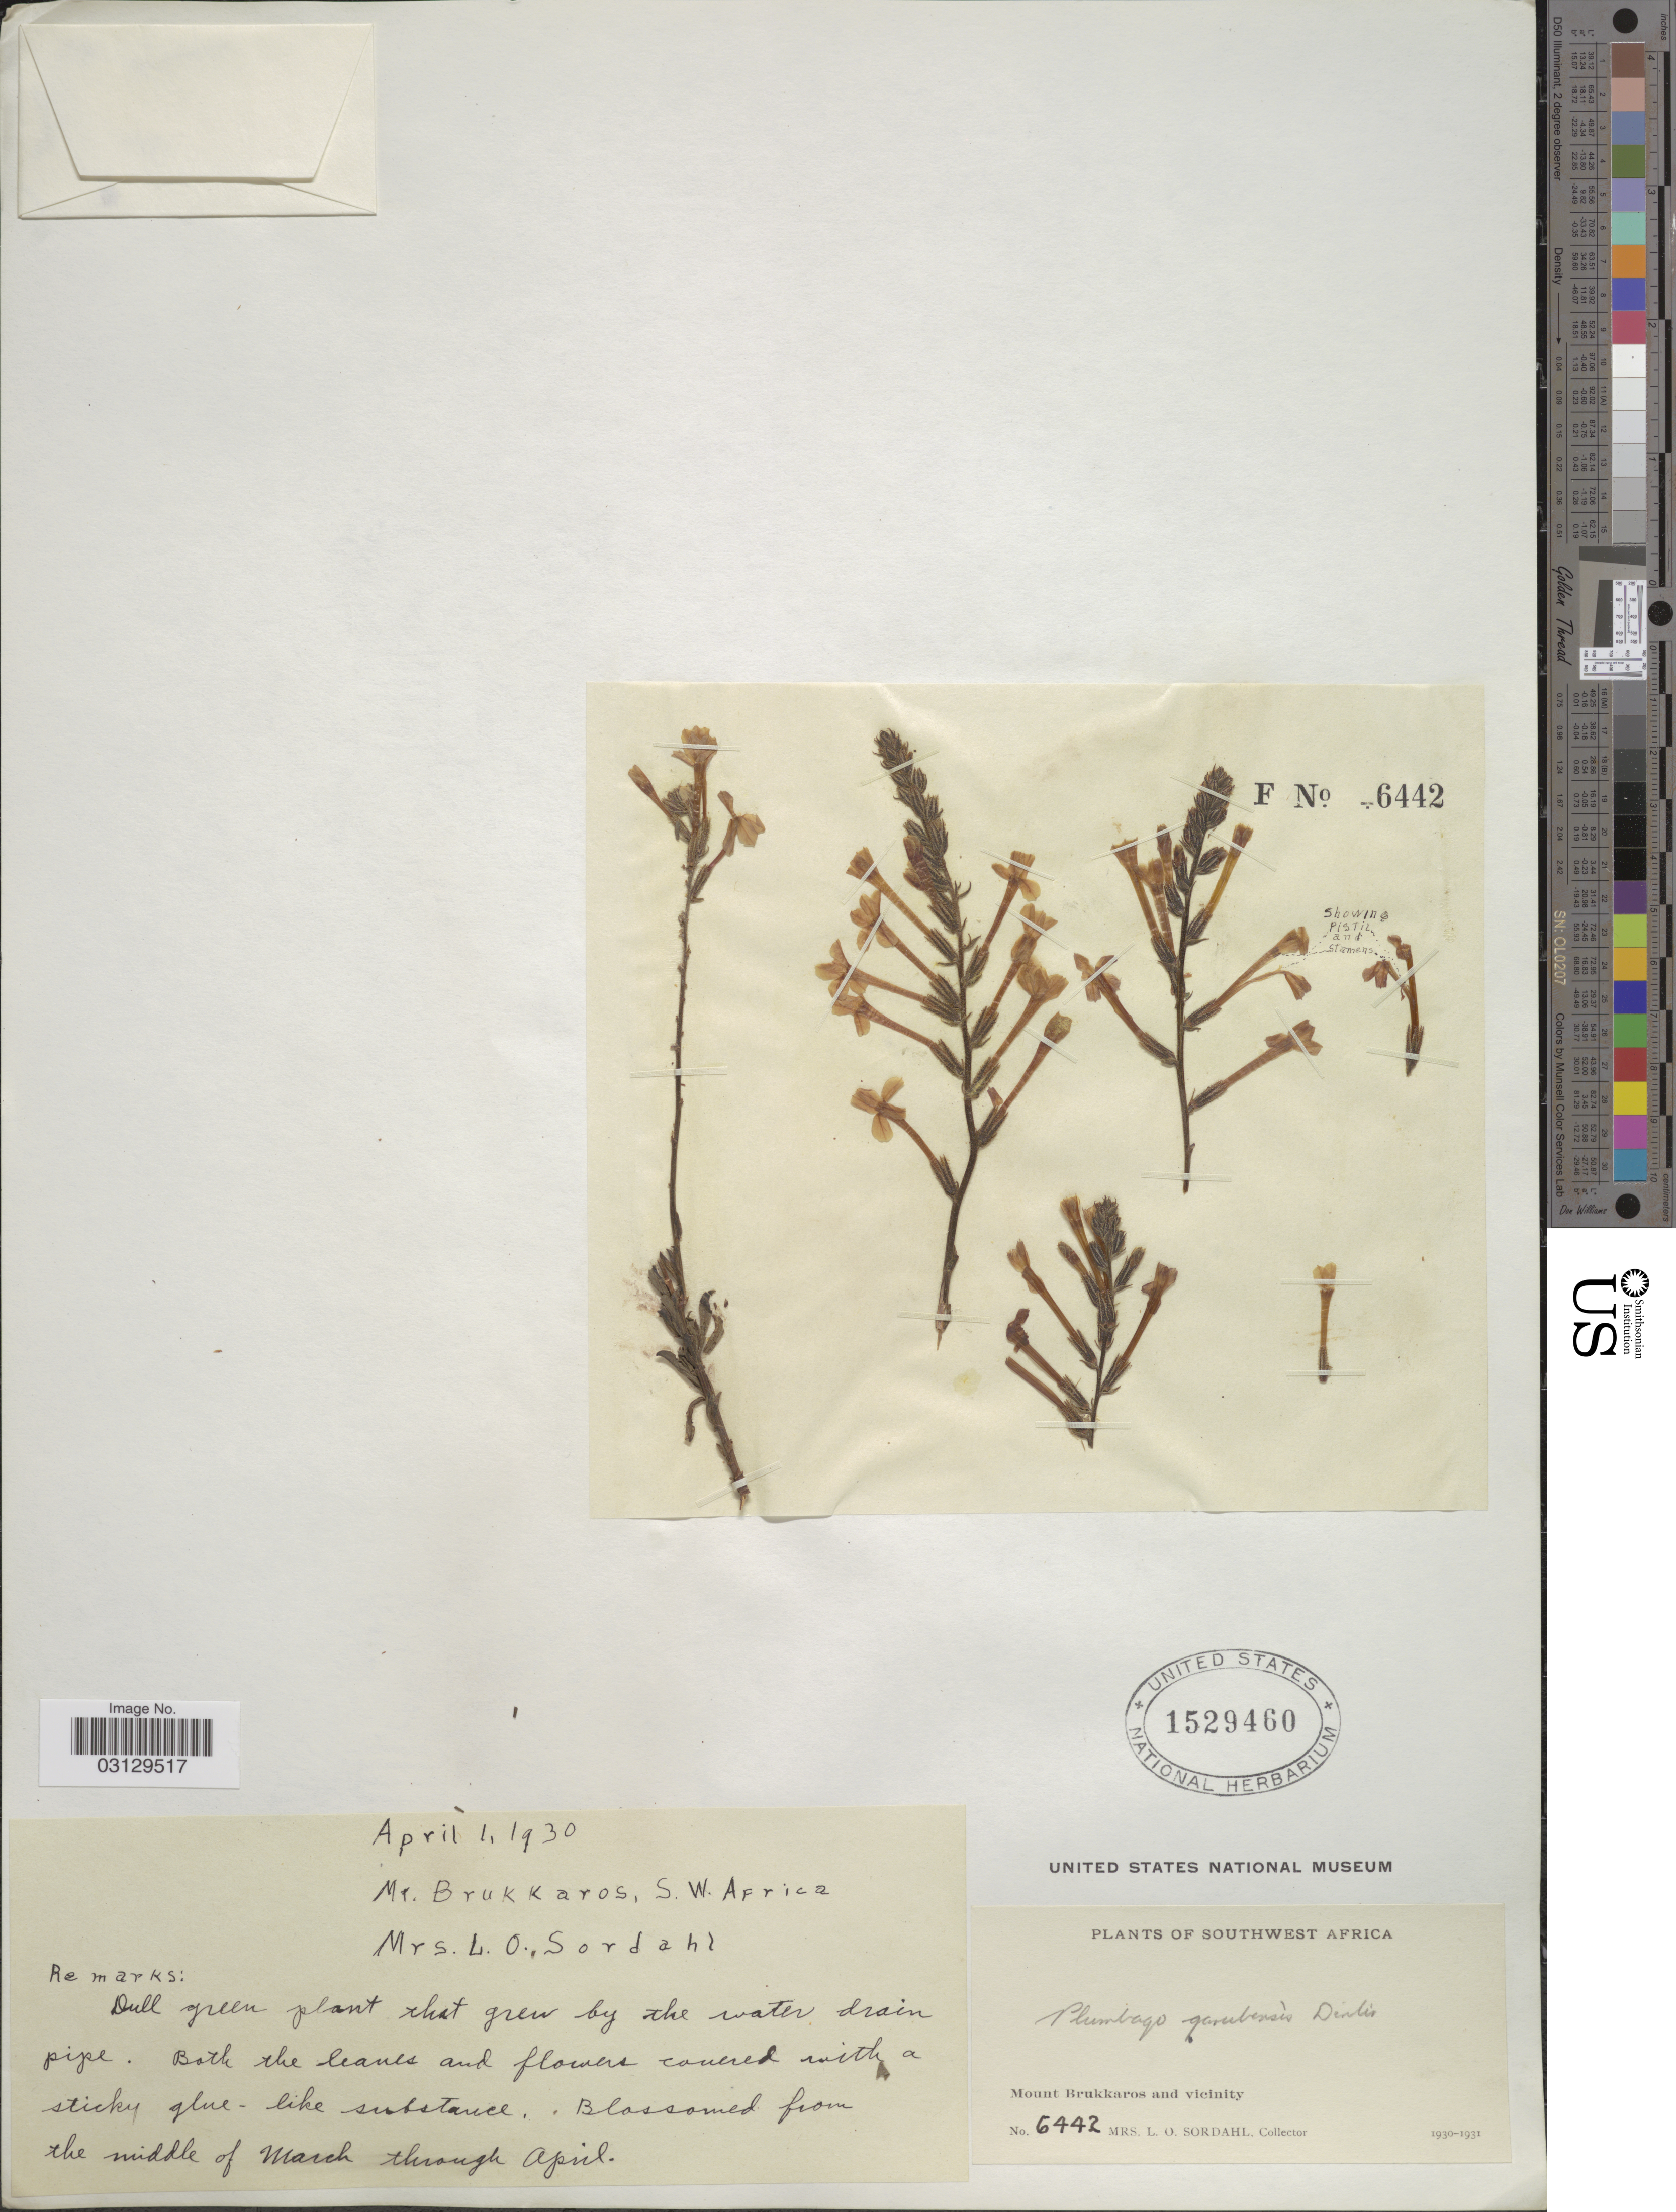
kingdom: Plantae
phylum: Tracheophyta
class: Magnoliopsida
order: Caryophyllales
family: Plumbaginaceae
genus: Plumbago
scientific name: Plumbago garubensis Dinter ined.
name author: Dinter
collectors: L. Sordahl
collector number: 6442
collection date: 1930-04-01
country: Namibia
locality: Southwest Africa. Mount Brukkaros and vicinity.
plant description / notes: Named for Garub, Namibia near Brukkaros Mountain.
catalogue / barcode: US 1529460